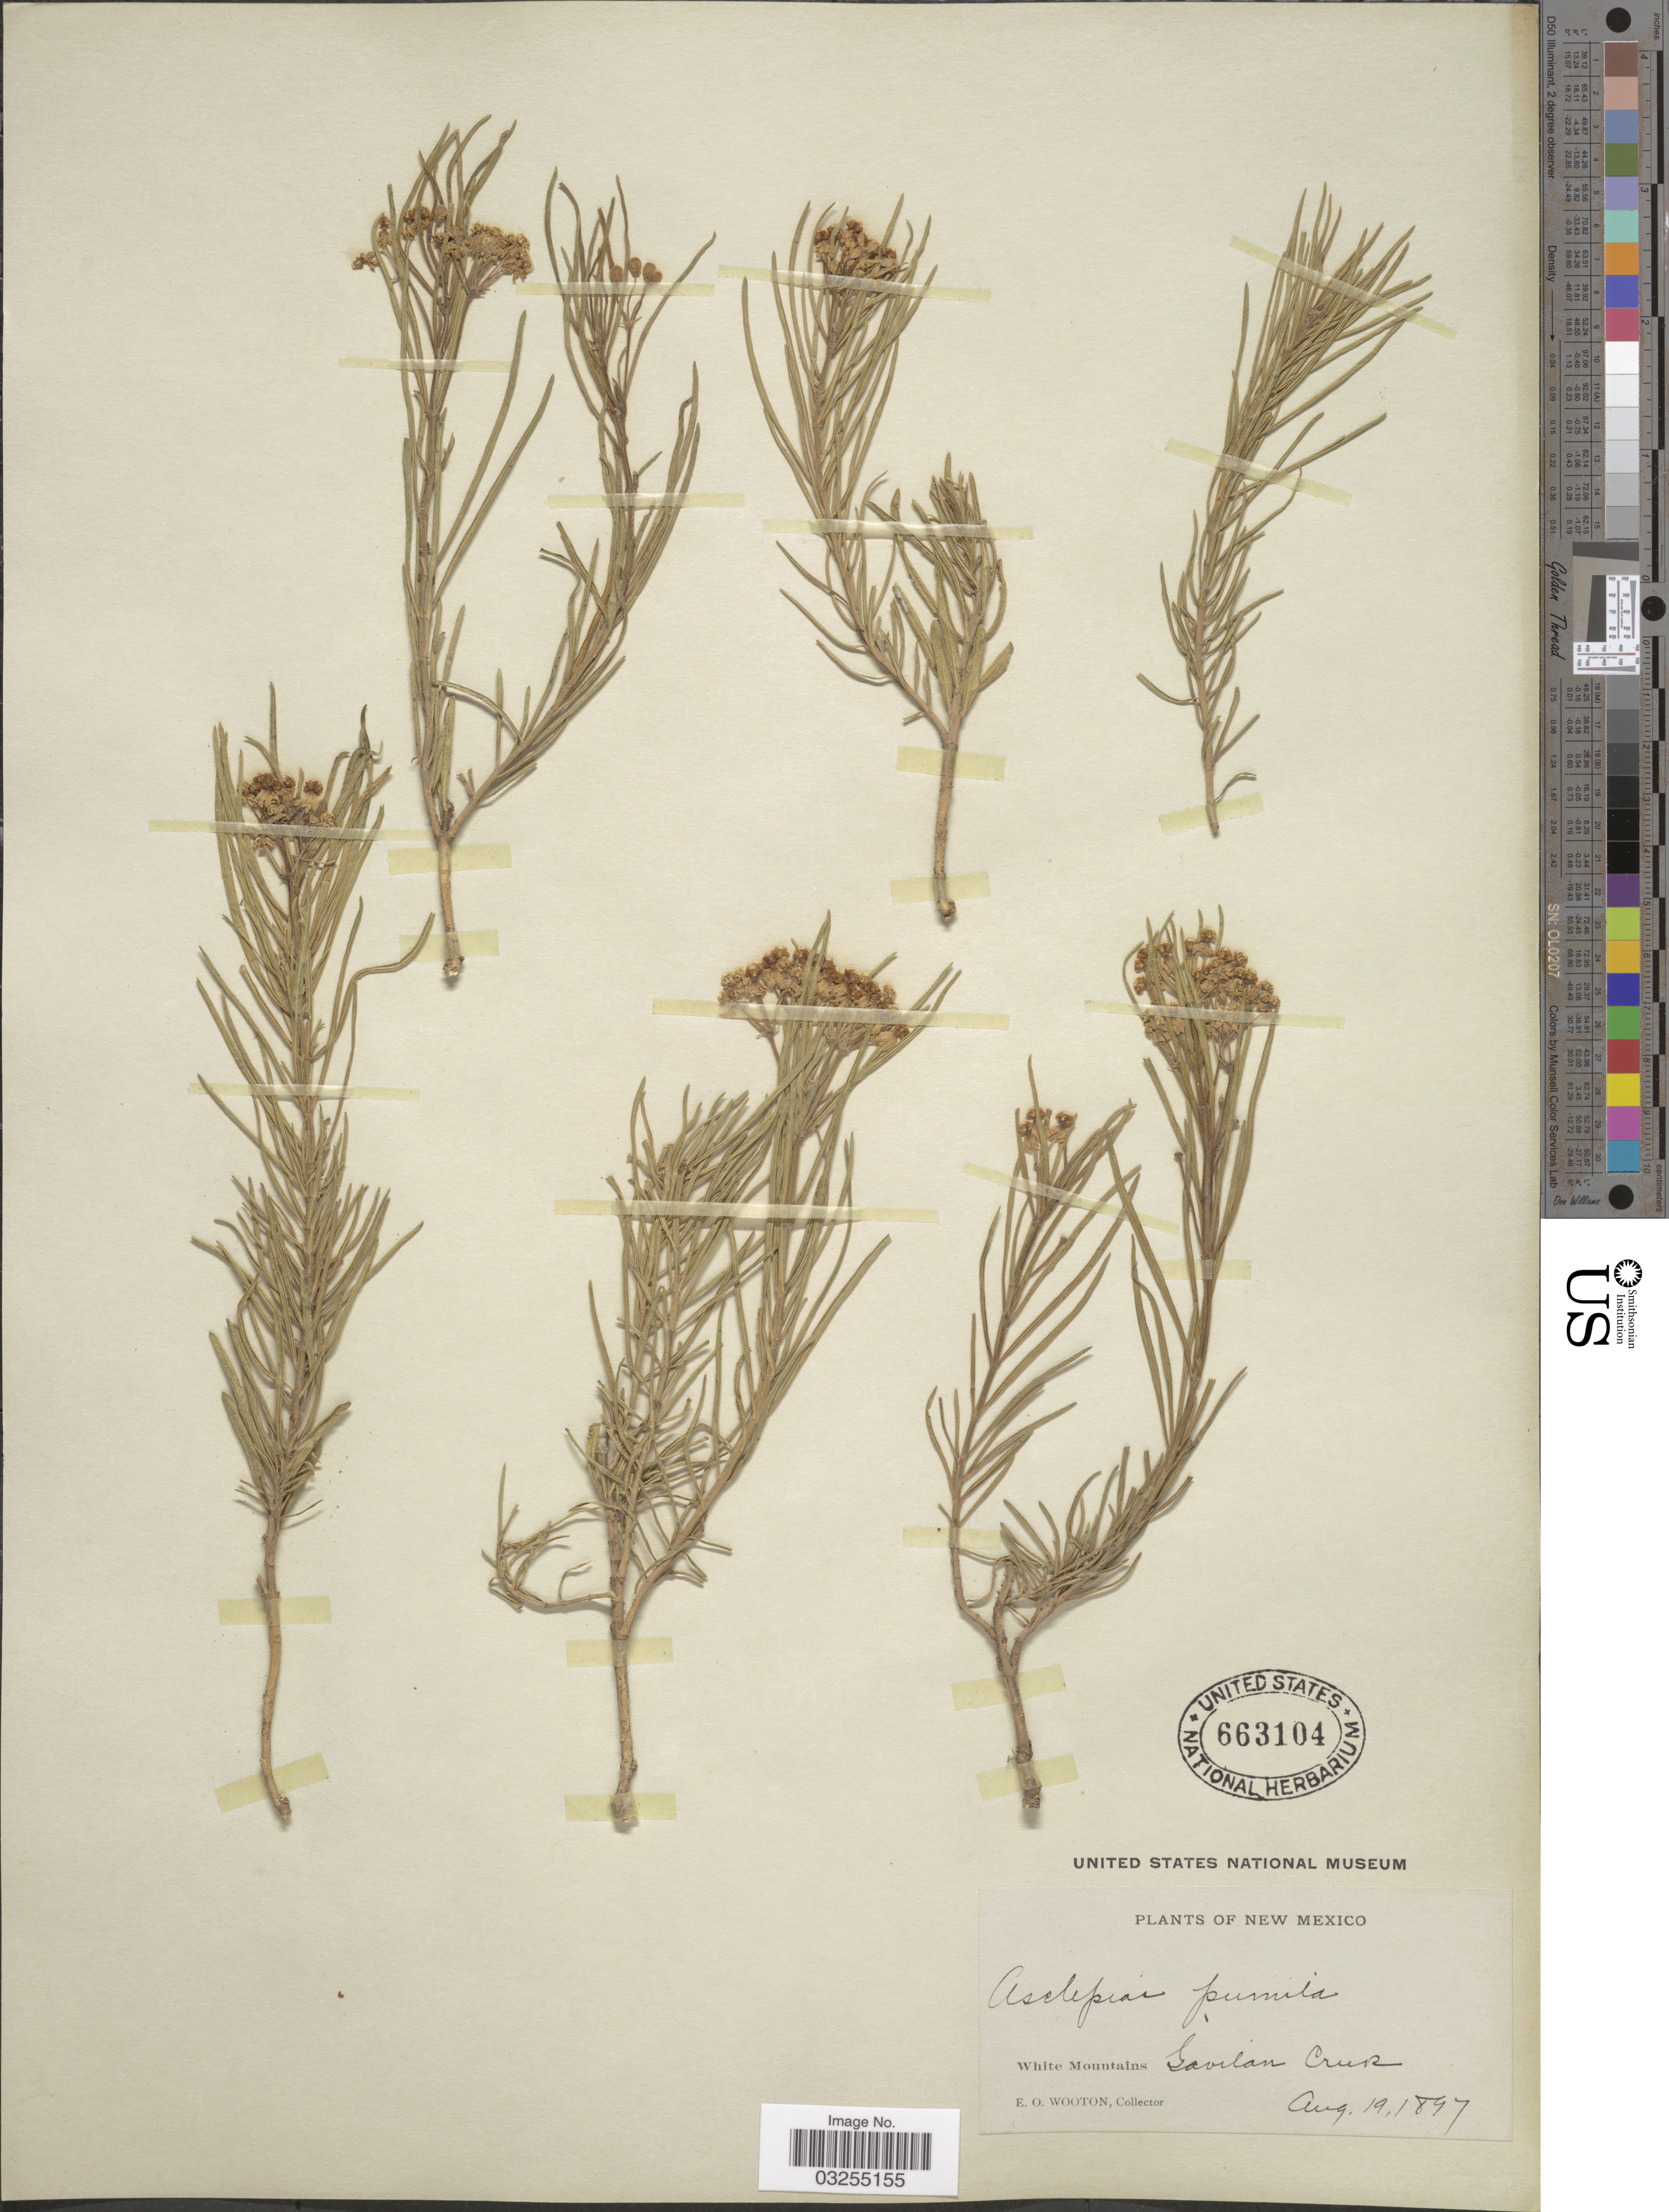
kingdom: Plantae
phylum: Tracheophyta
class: Magnoliopsida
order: Gentianales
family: Apocynaceae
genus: Asclepias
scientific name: Asclepias pumila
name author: (A. Gray) Vail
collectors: E. O. Wooton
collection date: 1897-08-19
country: United States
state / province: New Mexico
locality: White Mountains. Gavilan Creek.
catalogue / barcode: US 663104